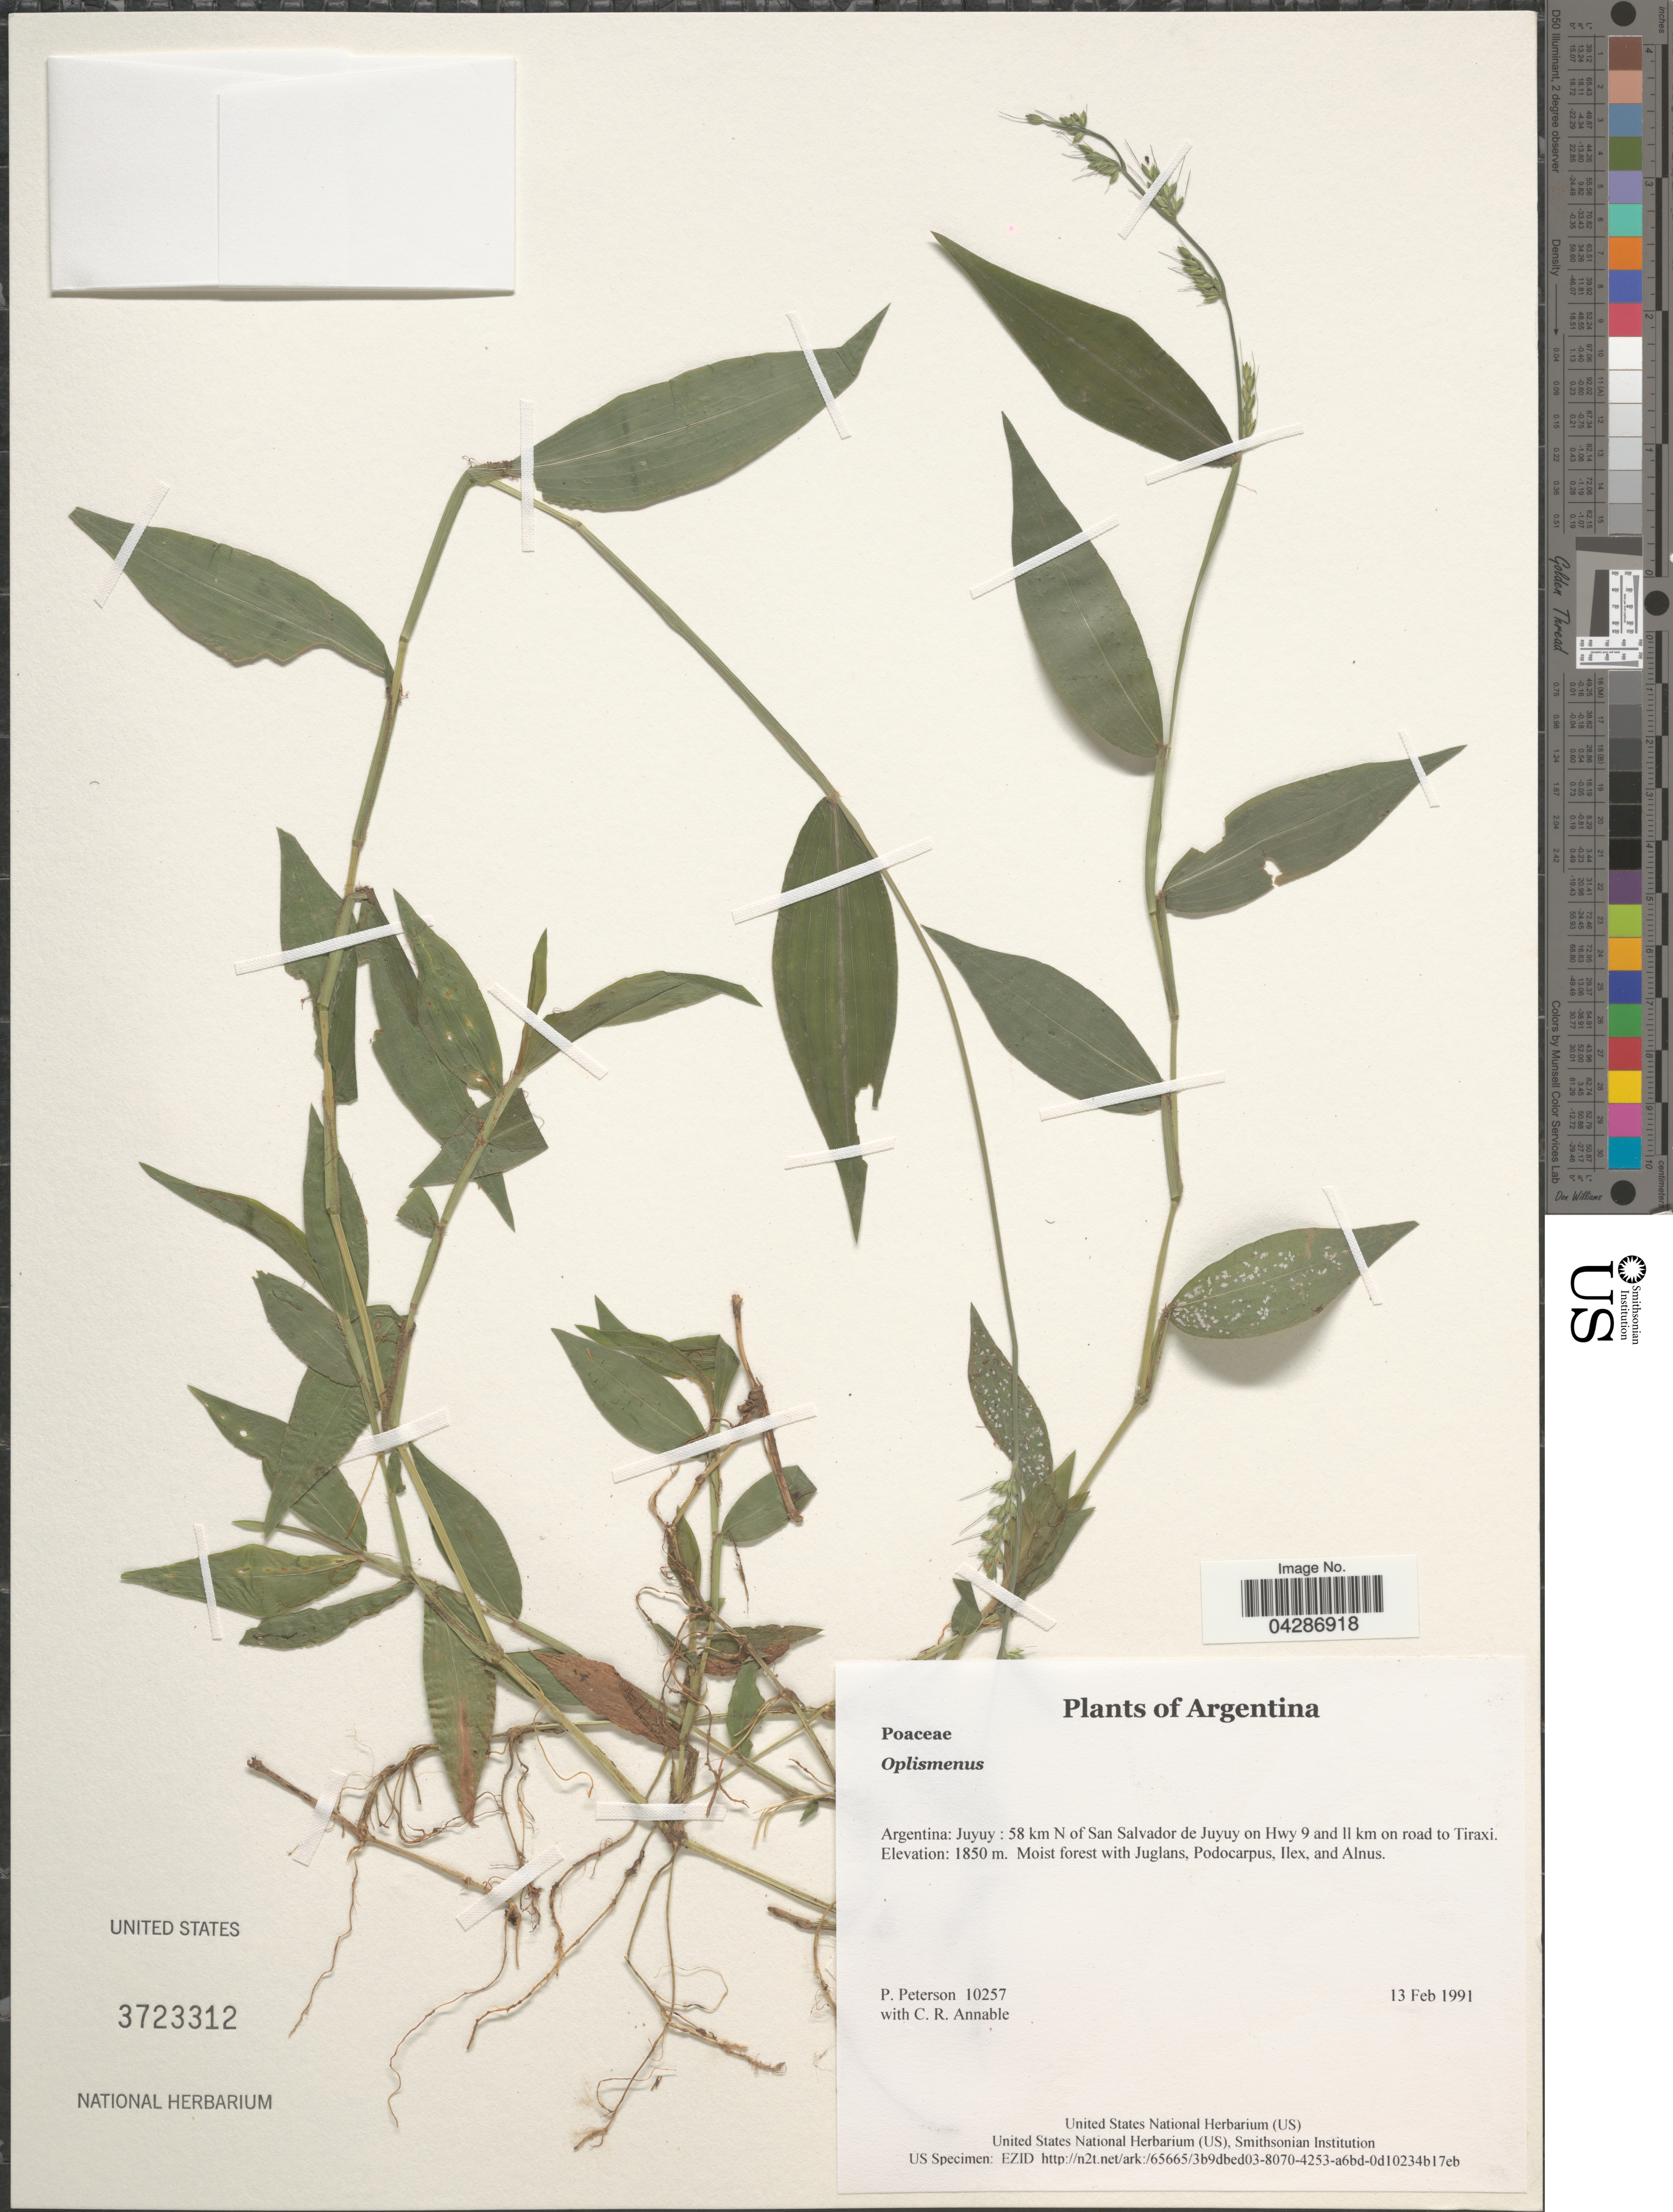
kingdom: Plantae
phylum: Tracheophyta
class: Liliopsida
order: Poales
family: Poaceae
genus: Oplismenus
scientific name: Oplismenus sp.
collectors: P. Peterson & C. R. Annable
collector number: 10257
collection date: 1991-02-13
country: Argentina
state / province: Jujuy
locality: Jujuy: 58 km N of San Salvador de Jujuy on Hwy 9 and 11 km on road to Tiraxi.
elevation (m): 1850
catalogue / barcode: US 3723312